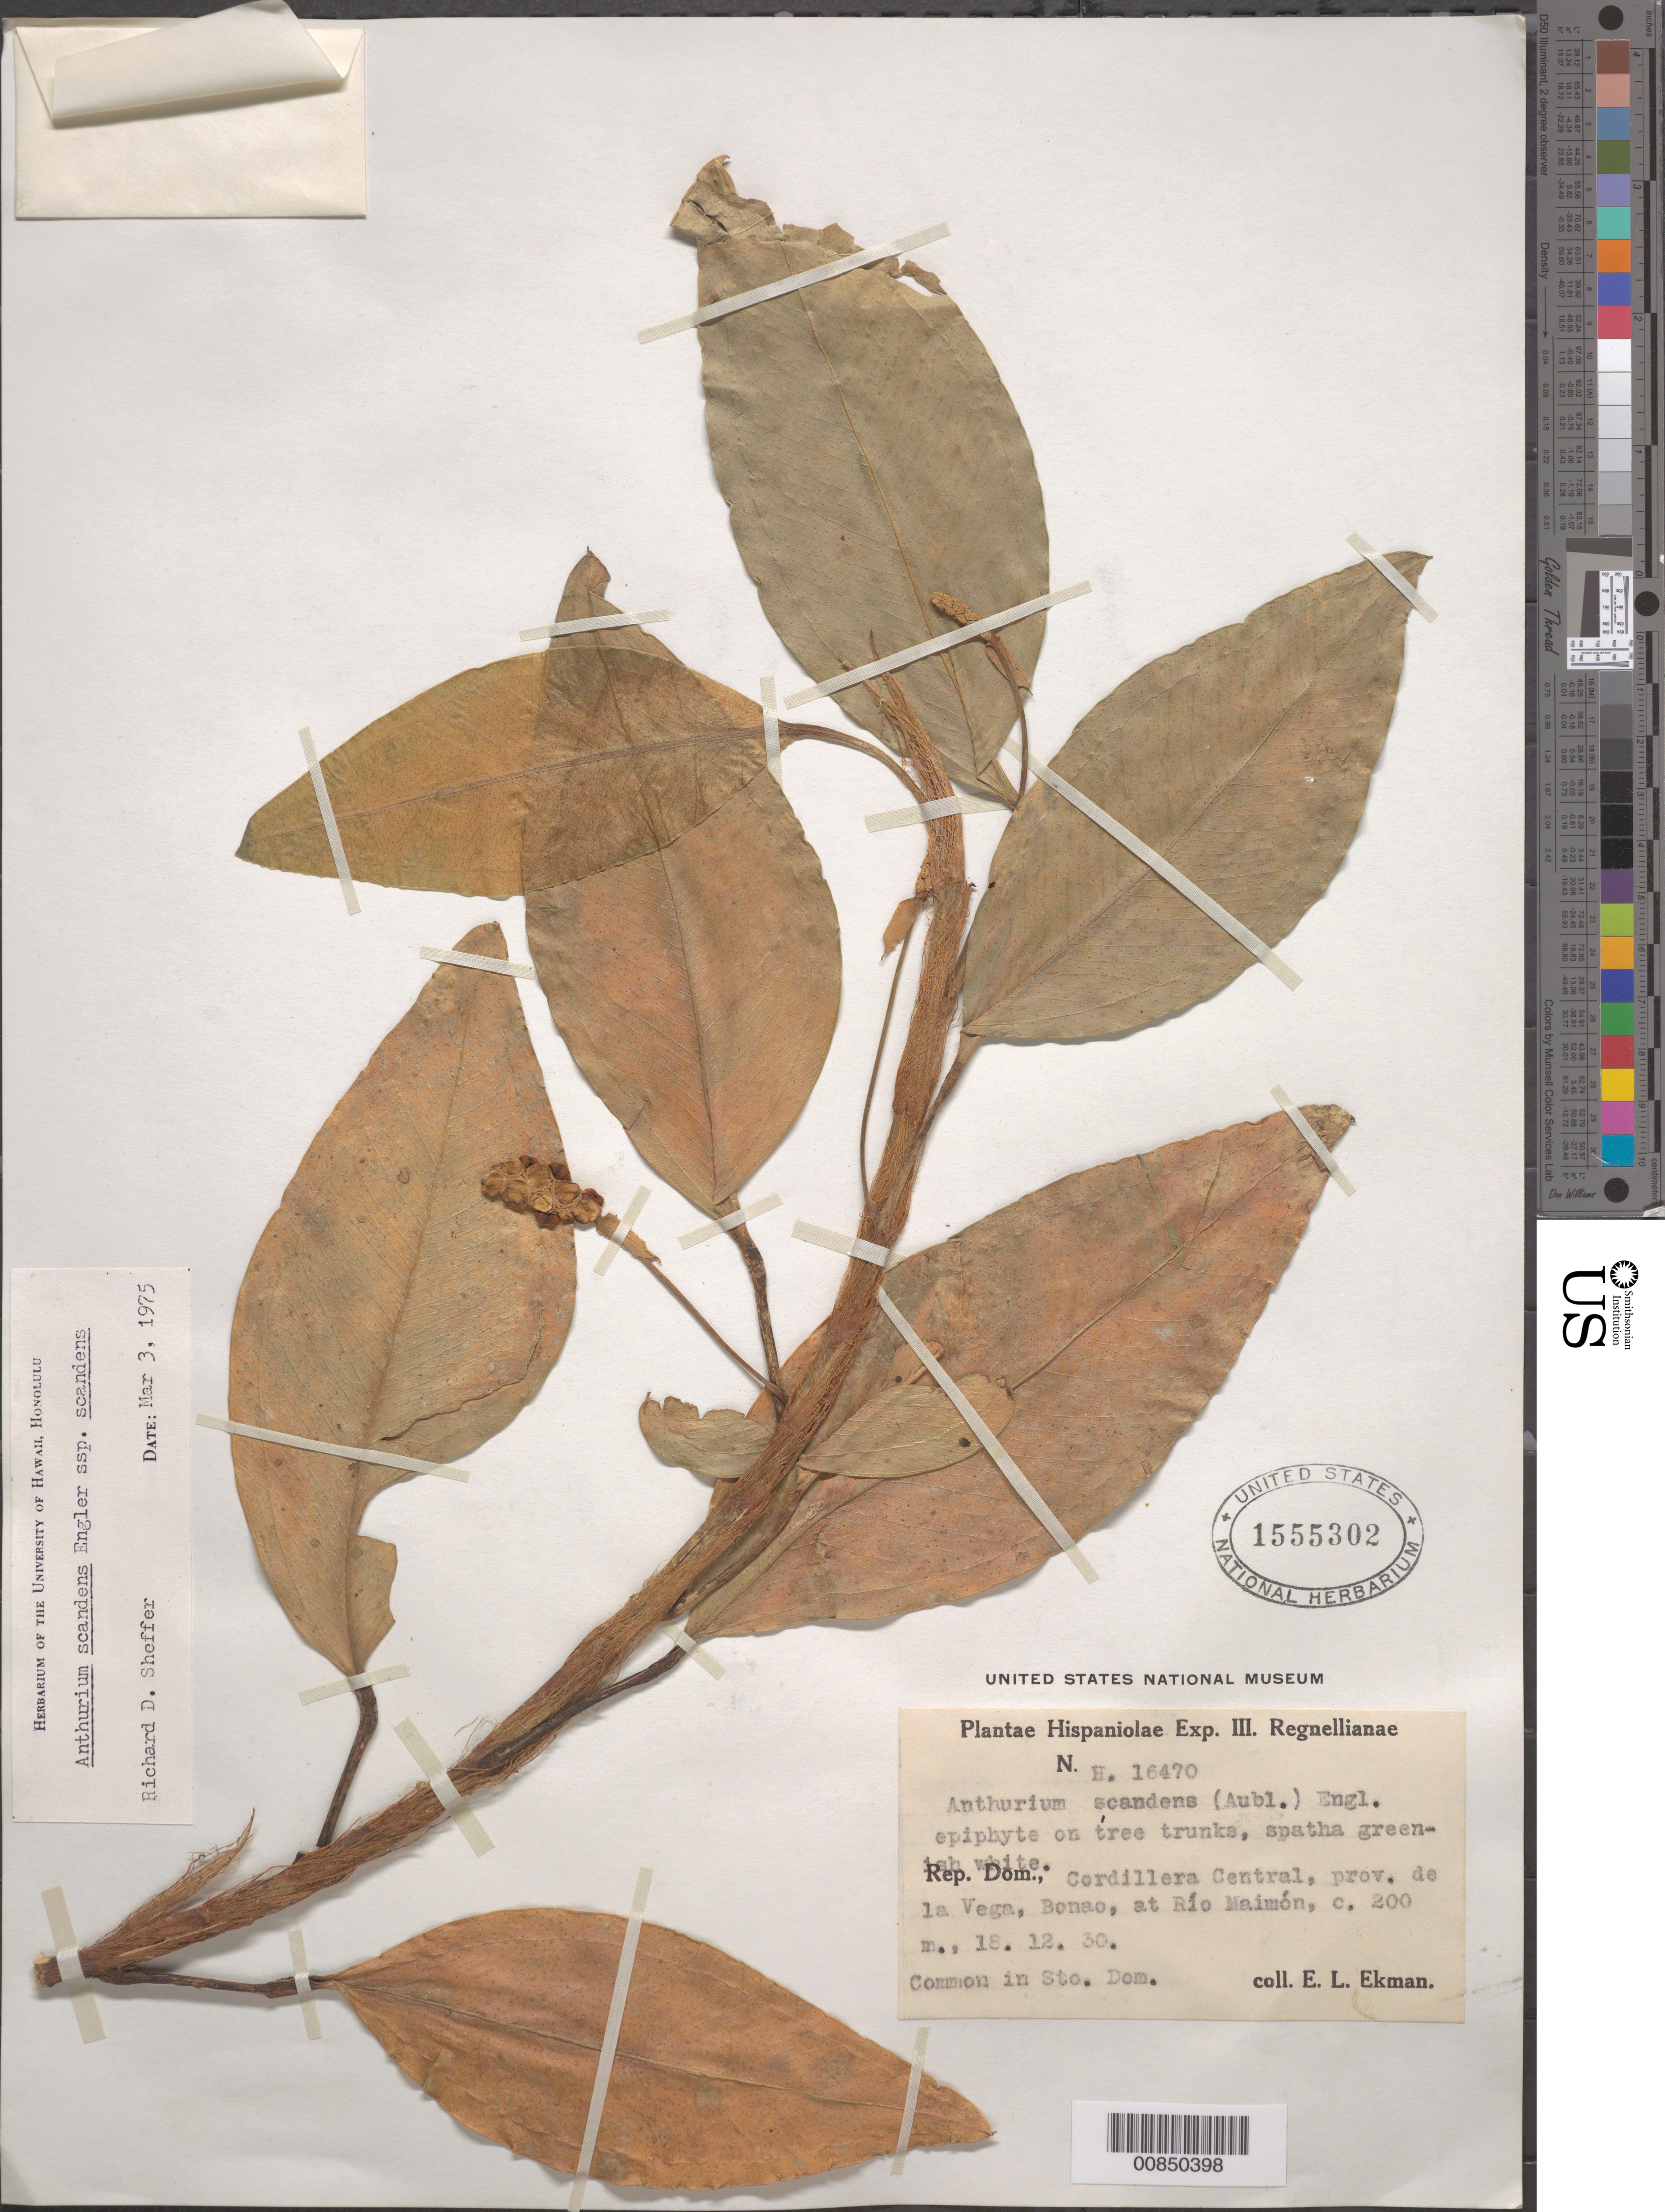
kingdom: Plantae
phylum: Tracheophyta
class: Liliopsida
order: Alismatales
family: Araceae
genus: Anthurium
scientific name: Anthurium scandens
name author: (Aubl.) Engl.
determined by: Sheffer, R. D.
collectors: E. L. Ekman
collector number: H 16470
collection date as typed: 18 Dec 1930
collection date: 1930-12-18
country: Dominican Republic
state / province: La Vega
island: Hispaniola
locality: Cordillera Central, Bonao, at Río Maimón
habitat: On tree trunks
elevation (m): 200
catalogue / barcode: US 1555302